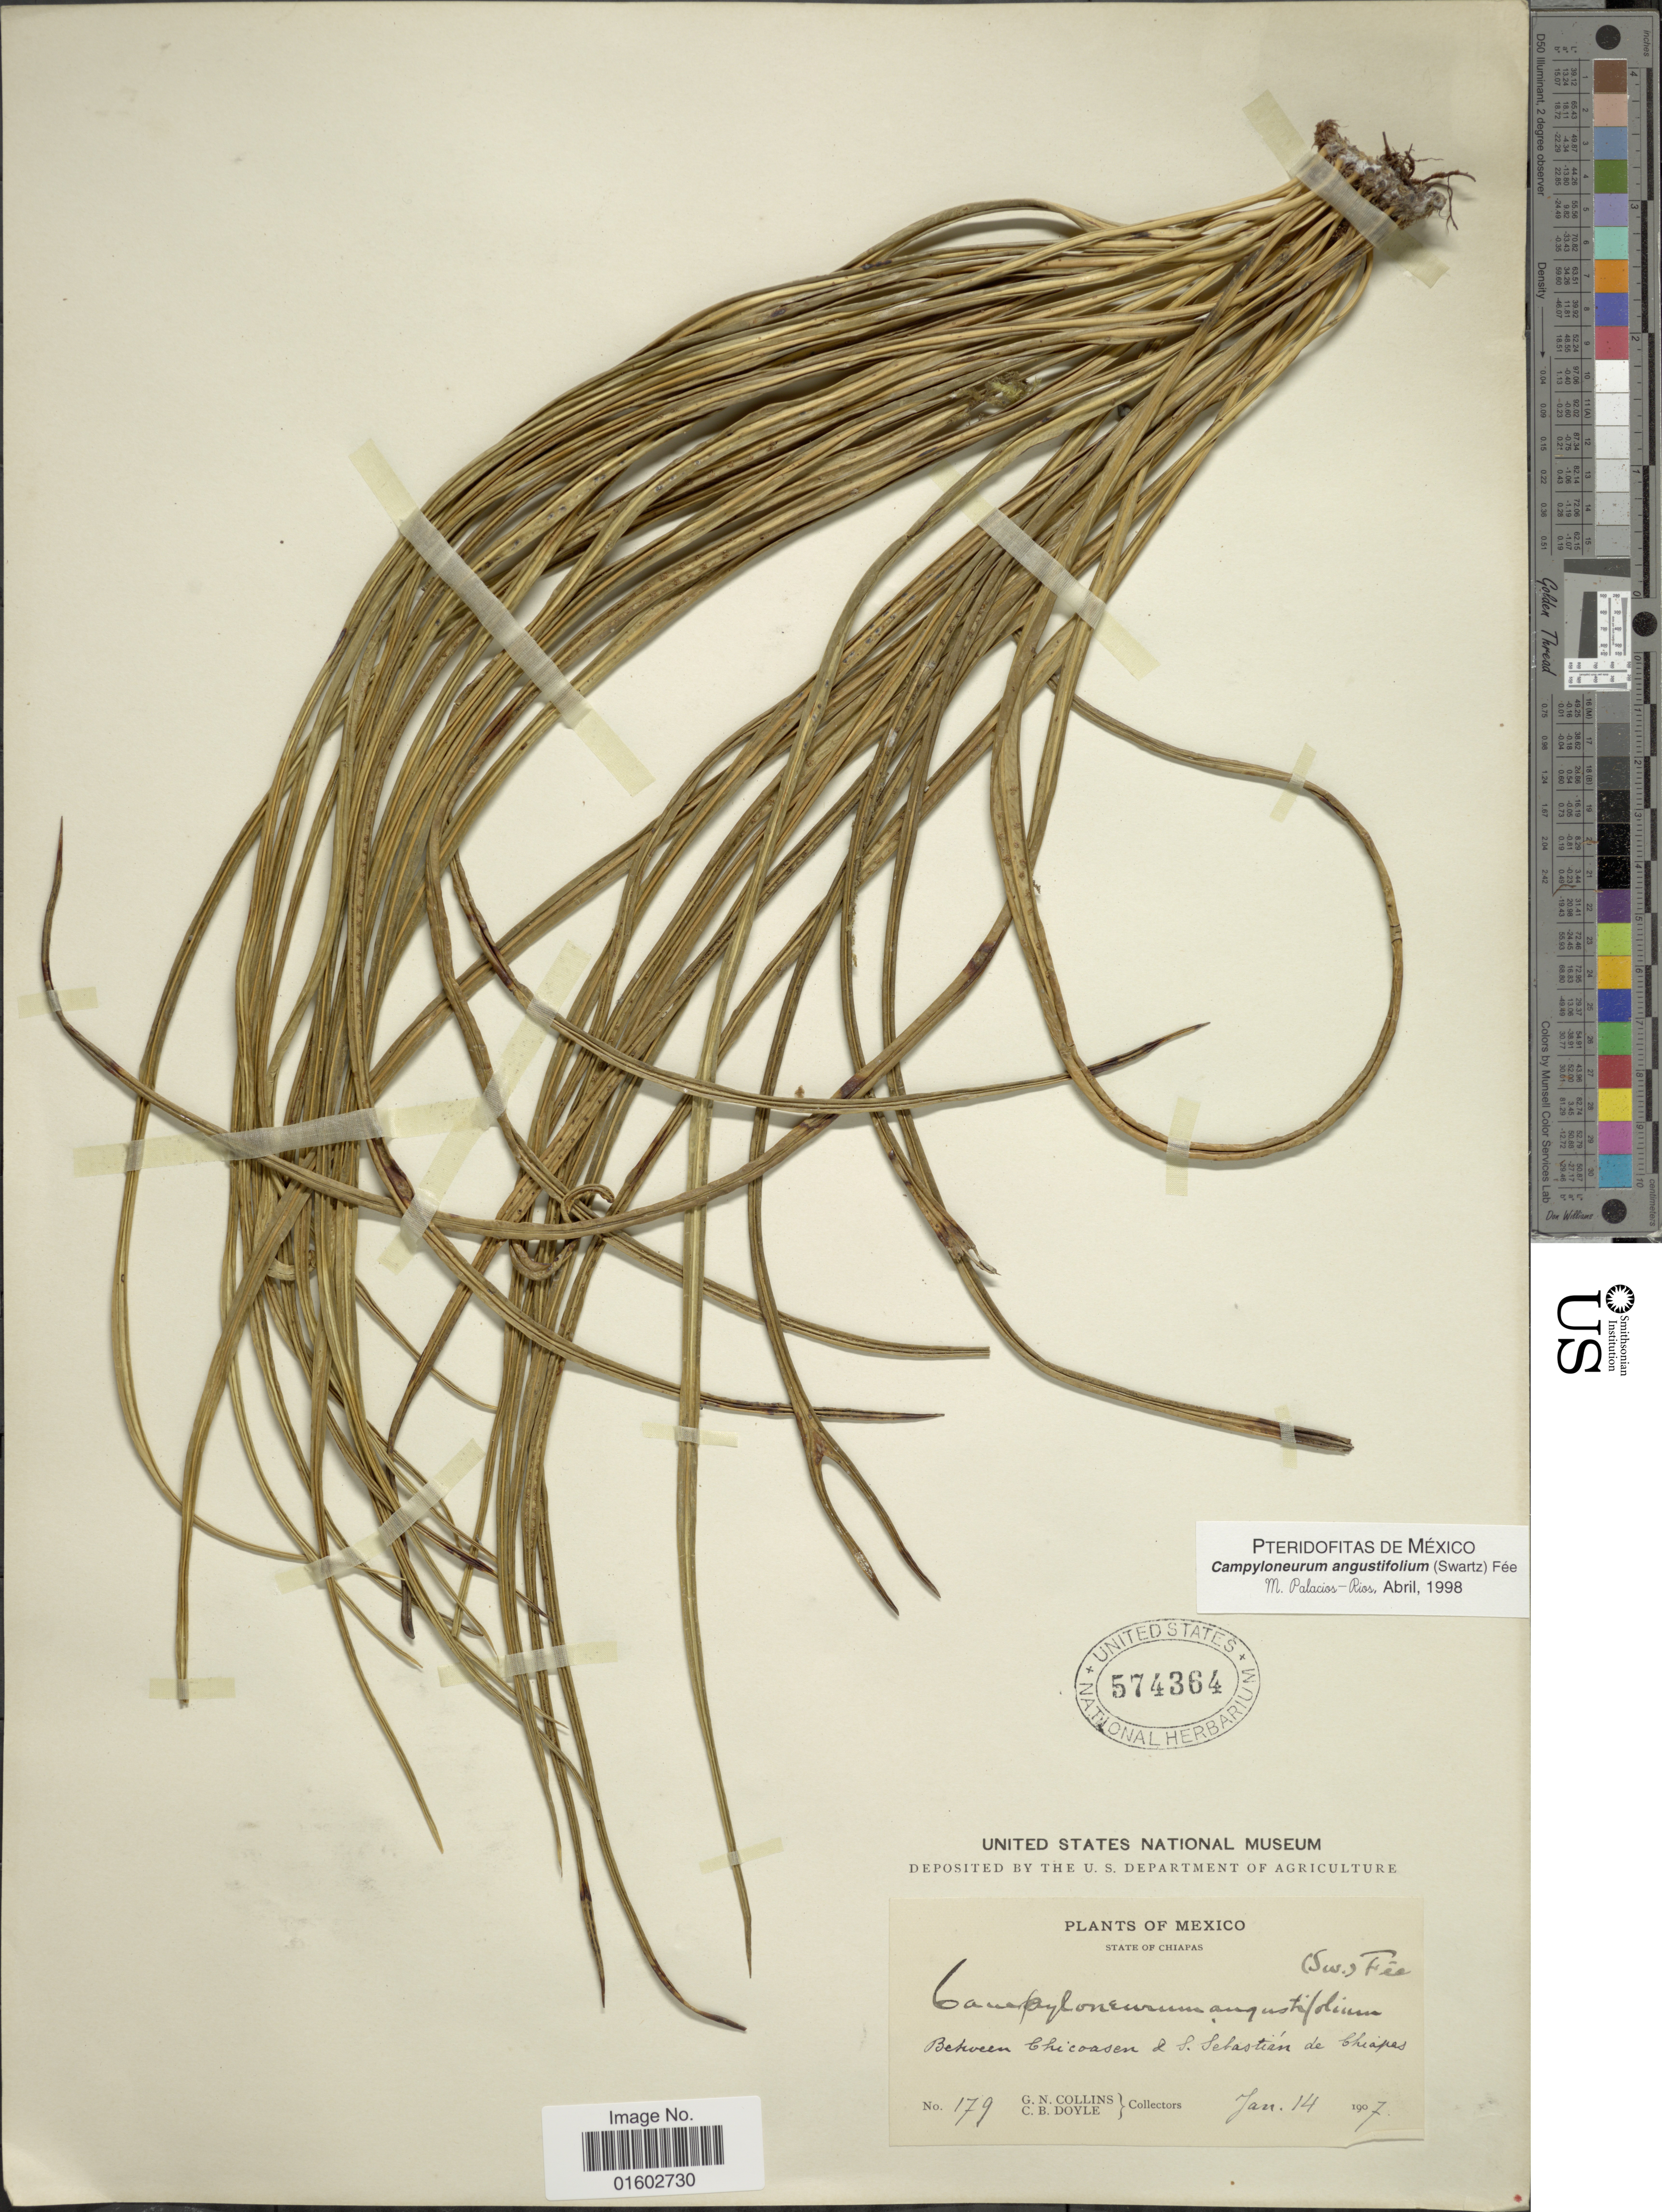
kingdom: Plantae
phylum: Tracheophyta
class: Polypodiopsida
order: Polypodiales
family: Polypodiaceae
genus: Campyloneurum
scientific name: Campyloneurum angustifolium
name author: (Sw.) Fée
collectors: G. Collins & C. Doyle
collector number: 179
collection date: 1907-01-14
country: Mexico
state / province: Chiapas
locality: Between Chicoasen & S. Sebastian de Chiapas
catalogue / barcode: US 574364